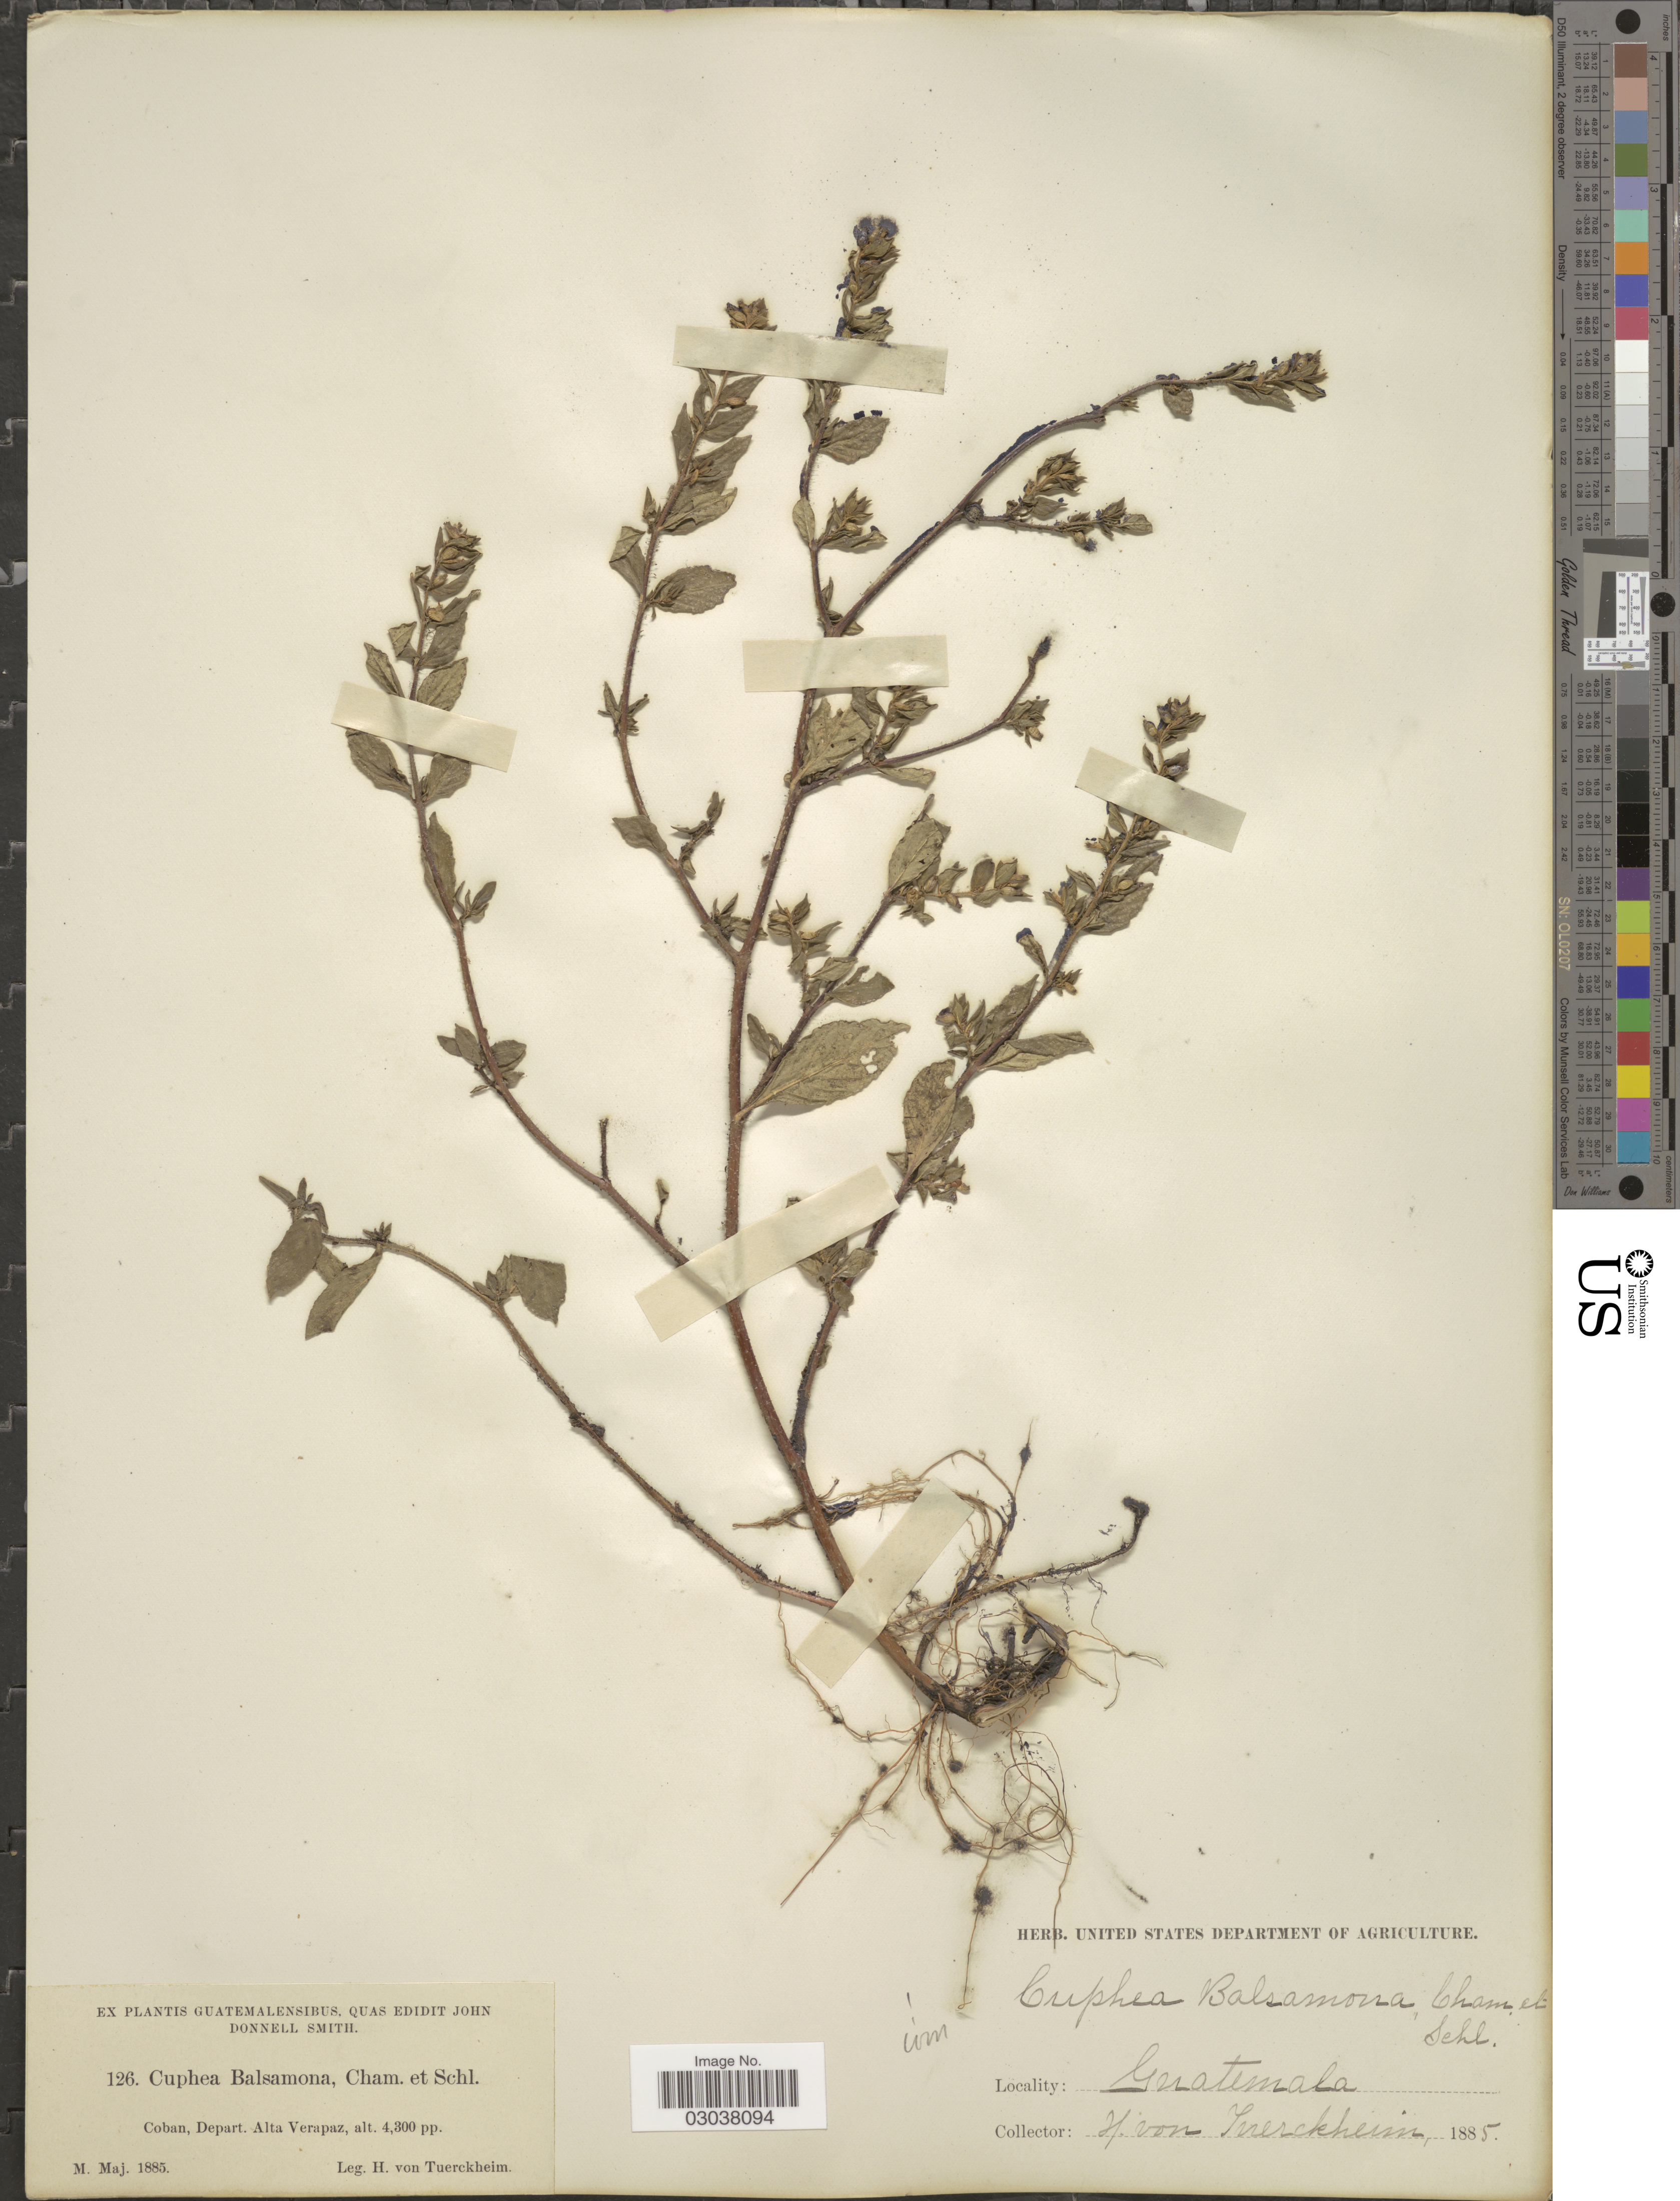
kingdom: Plantae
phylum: Tracheophyta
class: Magnoliopsida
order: Myrtales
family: Lythraceae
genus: Cuphea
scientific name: Cuphea carthagenensis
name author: (Jacq.) J.F. Macbr.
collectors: H. von Türckheim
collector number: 126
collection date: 1885-05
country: Guatemala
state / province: Alta Verapaz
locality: Coban. Depart. Alta Verapaz.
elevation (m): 1311